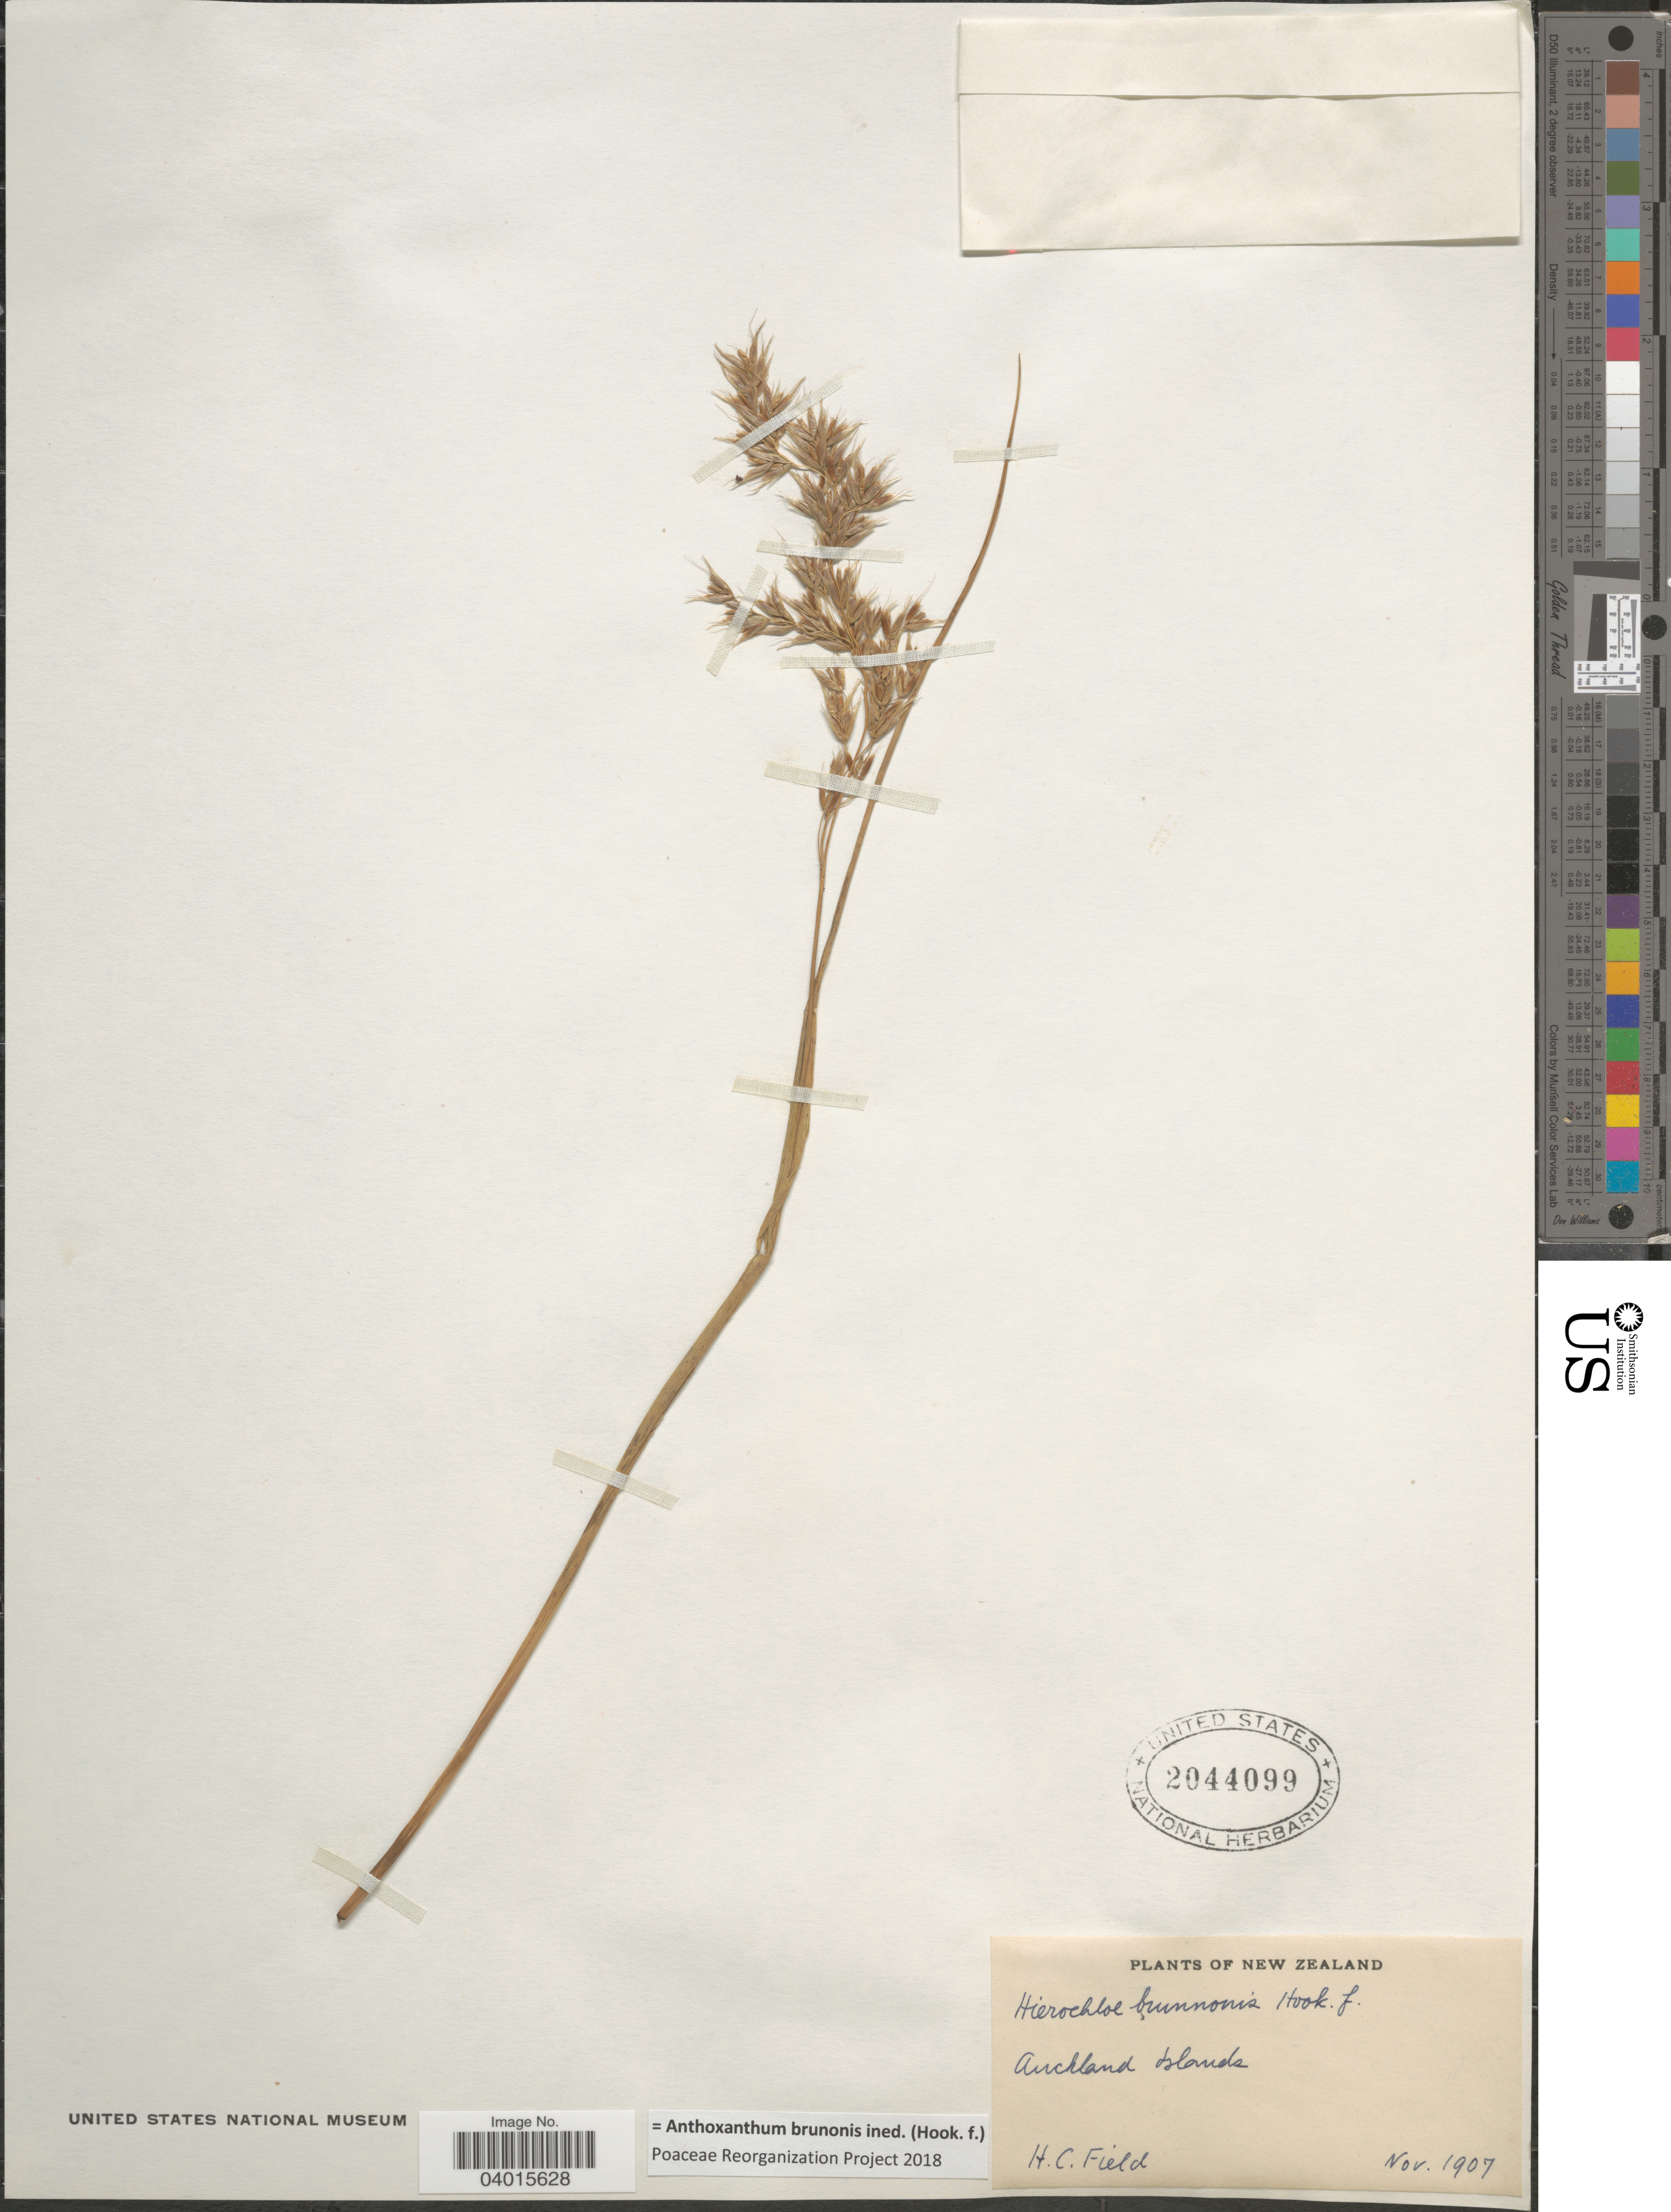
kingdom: Plantae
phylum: Tracheophyta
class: Liliopsida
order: Poales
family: Poaceae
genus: Anthoxanthum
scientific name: Anthoxanthum brunonis (Hook. f.) ined.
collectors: H. C. Field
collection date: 1907-11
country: New Zealand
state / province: Auckland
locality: Auckland Islands.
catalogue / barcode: US 2044099